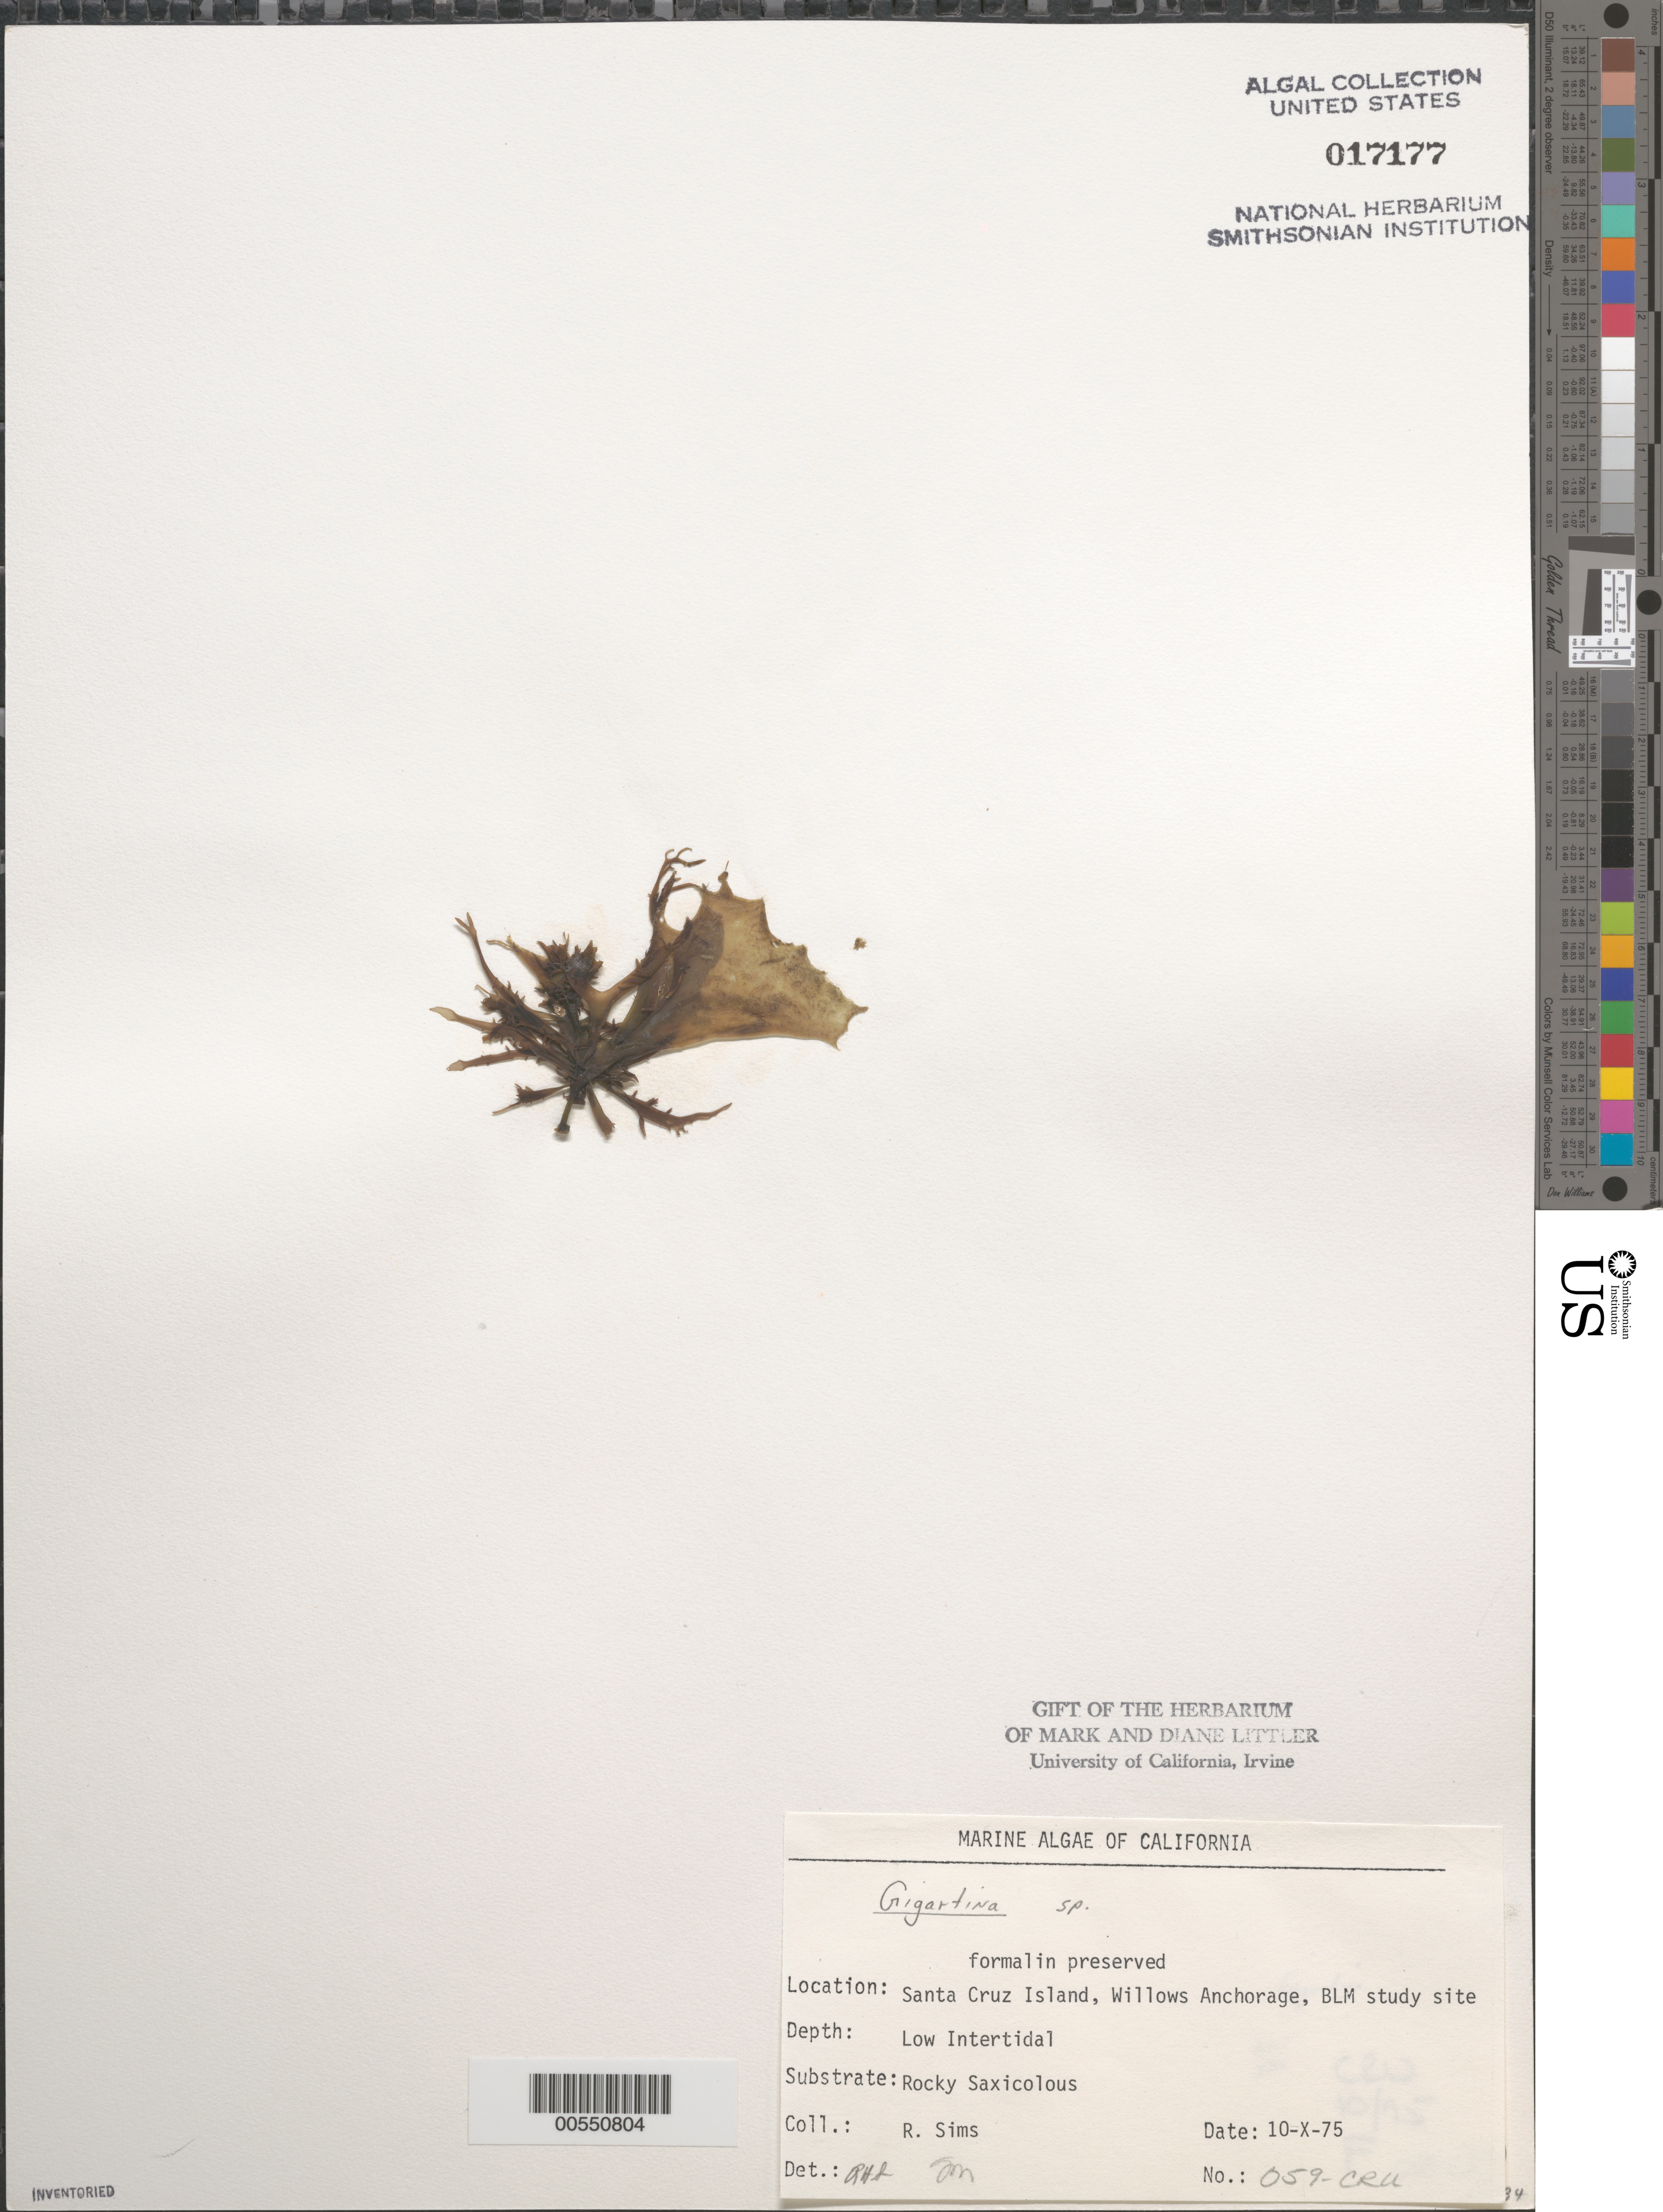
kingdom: Plantae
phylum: Rhodophyta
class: Florideophyceae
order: Gigartinales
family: Gigartinaceae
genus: Gigartina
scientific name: Gigartina sp.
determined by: Sims, Robert H.; Murray, S. N.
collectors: R. H. Sims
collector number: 059-cru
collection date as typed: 10 Oct 1975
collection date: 1975-10-10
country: United States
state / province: California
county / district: Santa Barbara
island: Santa Cruz Island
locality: Willows Anchorage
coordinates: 33 57'38"N, 119 45'18"W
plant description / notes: BLM-SOCALBIGHT Rocky Intertidal Survey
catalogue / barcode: US 17177